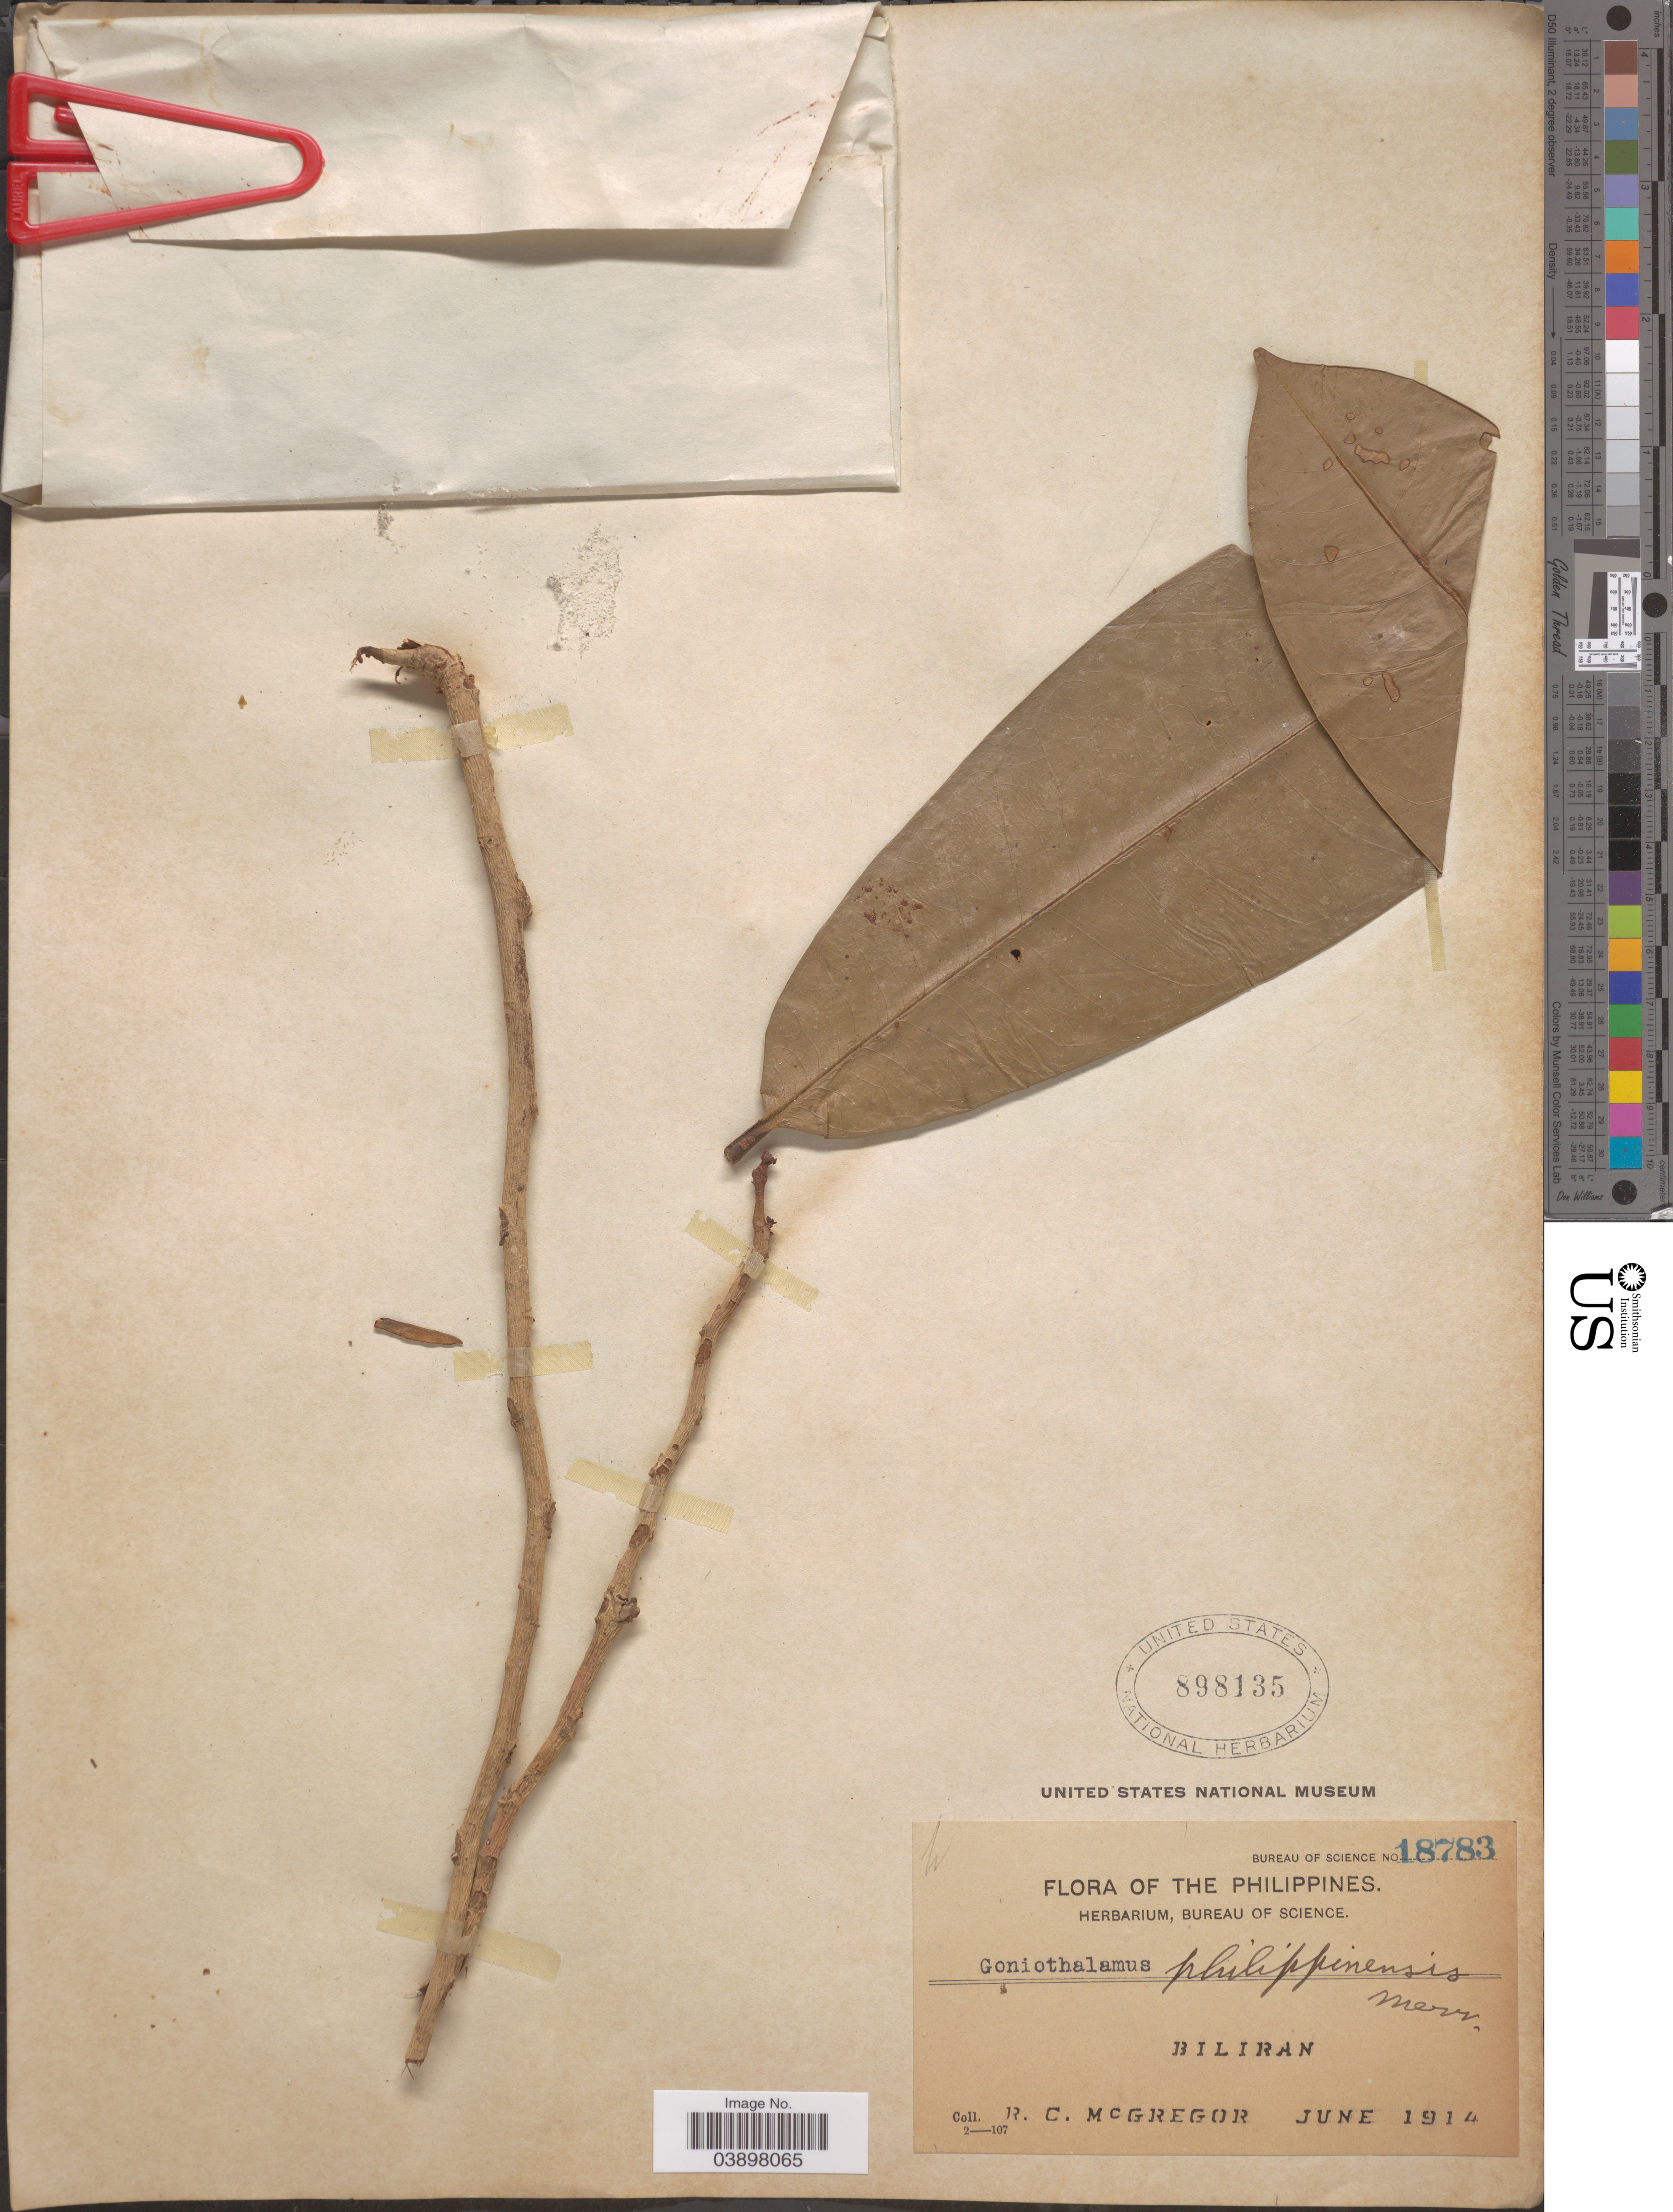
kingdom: Plantae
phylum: Tracheophyta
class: Magnoliopsida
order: Magnoliales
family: Annonaceae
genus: Goniothalamus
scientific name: Goniothalamus philippinensis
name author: Merr.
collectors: R. C. McGregor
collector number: Bureau of Science 18783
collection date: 1914-06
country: Philippines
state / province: Eastern Visayas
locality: Biliran.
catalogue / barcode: US 898135